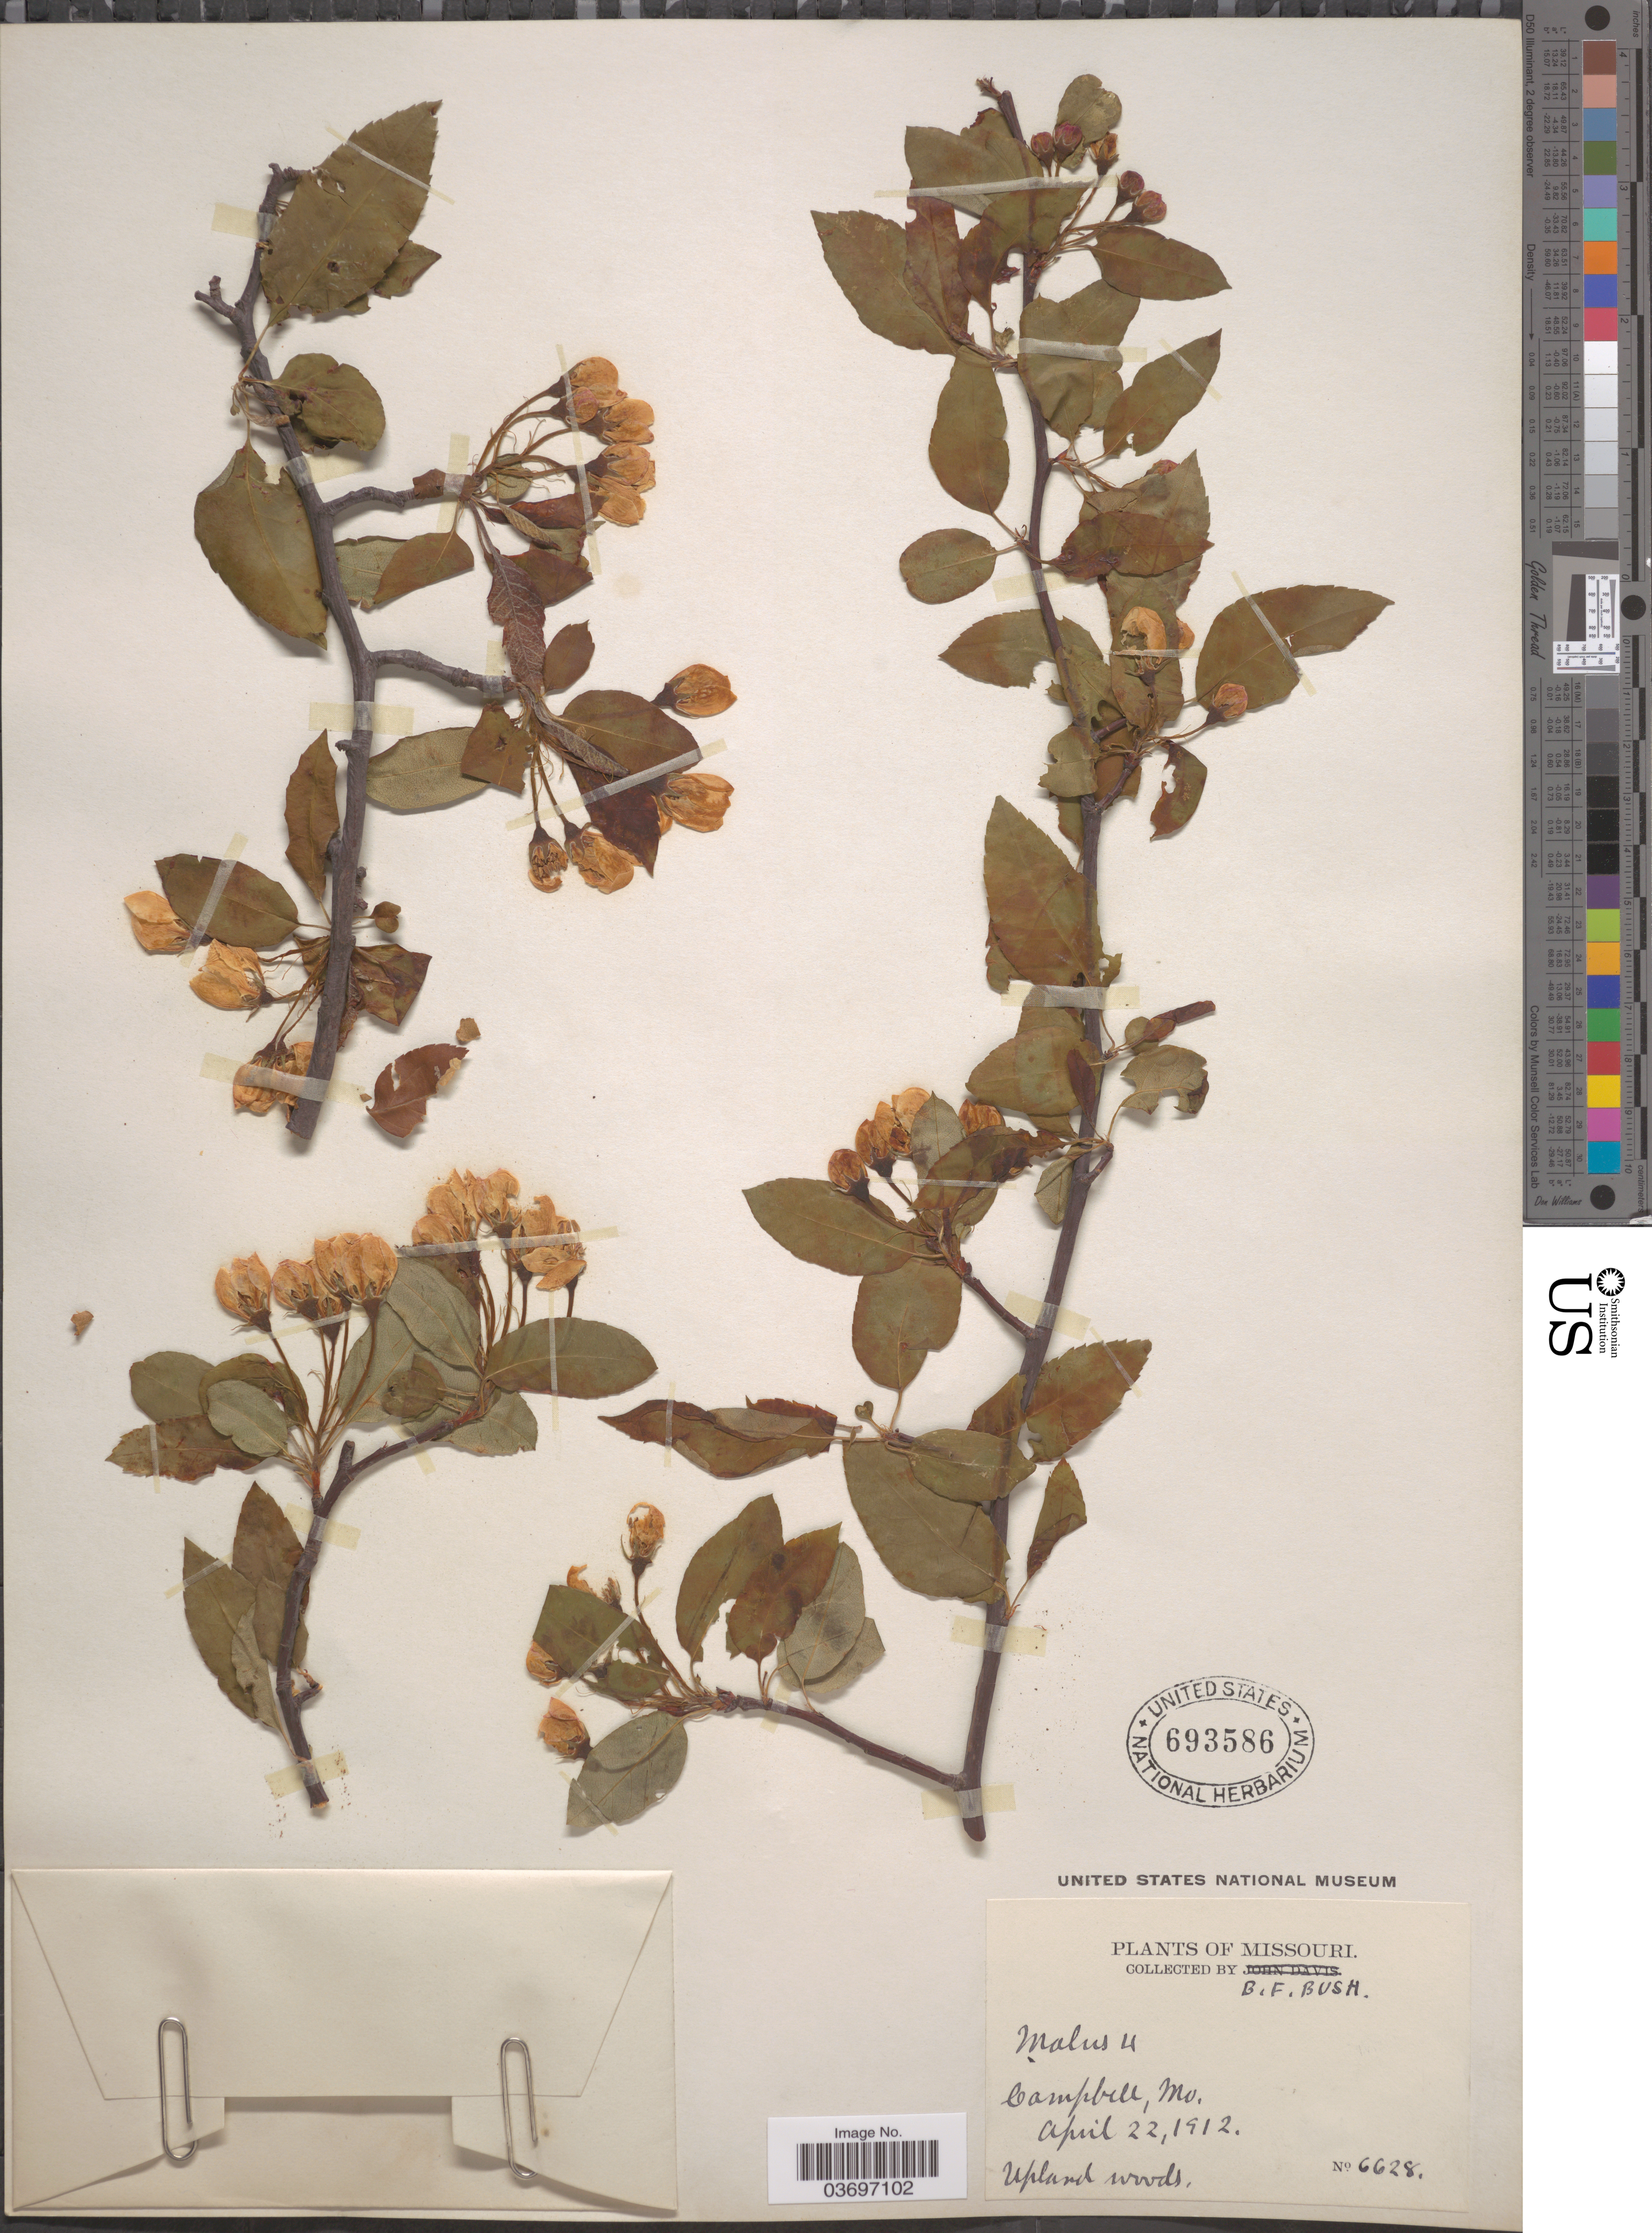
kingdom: Plantae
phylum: Tracheophyta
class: Magnoliopsida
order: Rosales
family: Rosaceae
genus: Malus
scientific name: Malus sp.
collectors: B. F. Bush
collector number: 6628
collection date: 1912-04-22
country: United States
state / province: Missouri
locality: Campbell.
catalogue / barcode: US 693586